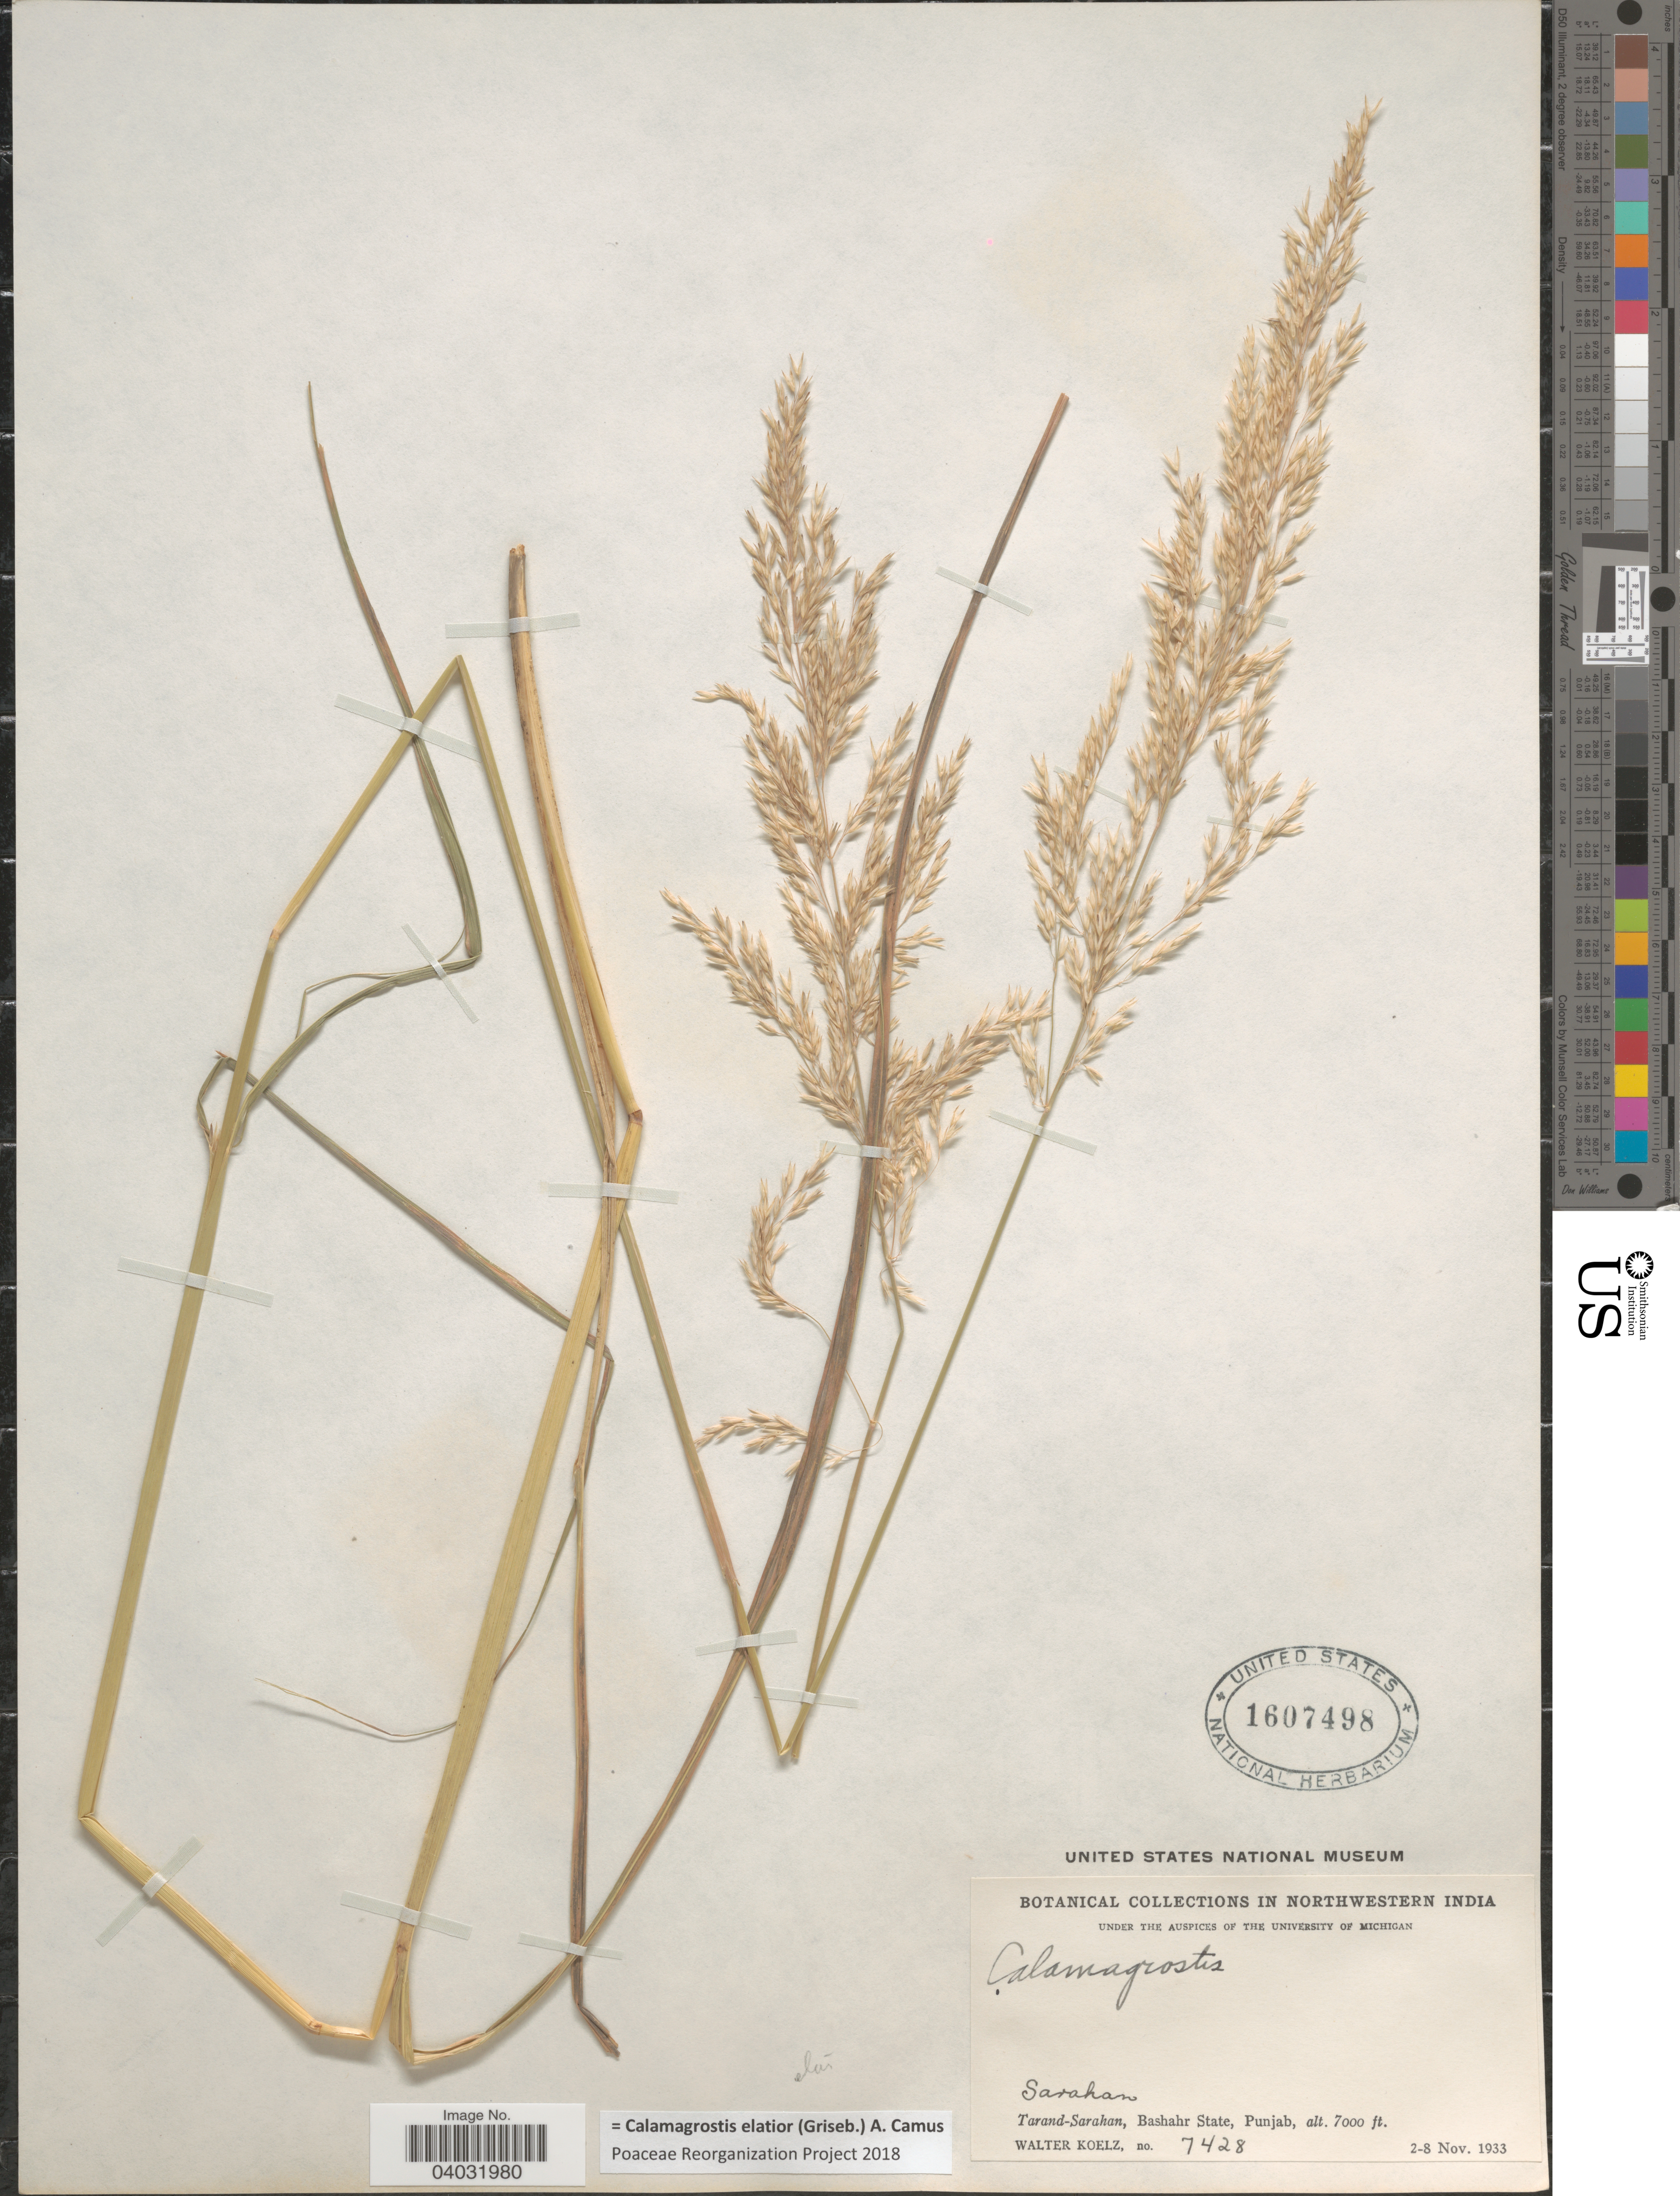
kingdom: Plantae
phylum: Tracheophyta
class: Liliopsida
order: Poales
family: Poaceae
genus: Calamagrostis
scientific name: Calamagrostis elatior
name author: (Griseb.) A. Camus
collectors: W. N. Koelz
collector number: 7428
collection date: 1933-11-02/1933-11-08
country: India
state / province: Punjab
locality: Northwestern India. Sarahan. Tarand-Sarahan, Bashahr State, Punjab.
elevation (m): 2134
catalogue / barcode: US 1607498